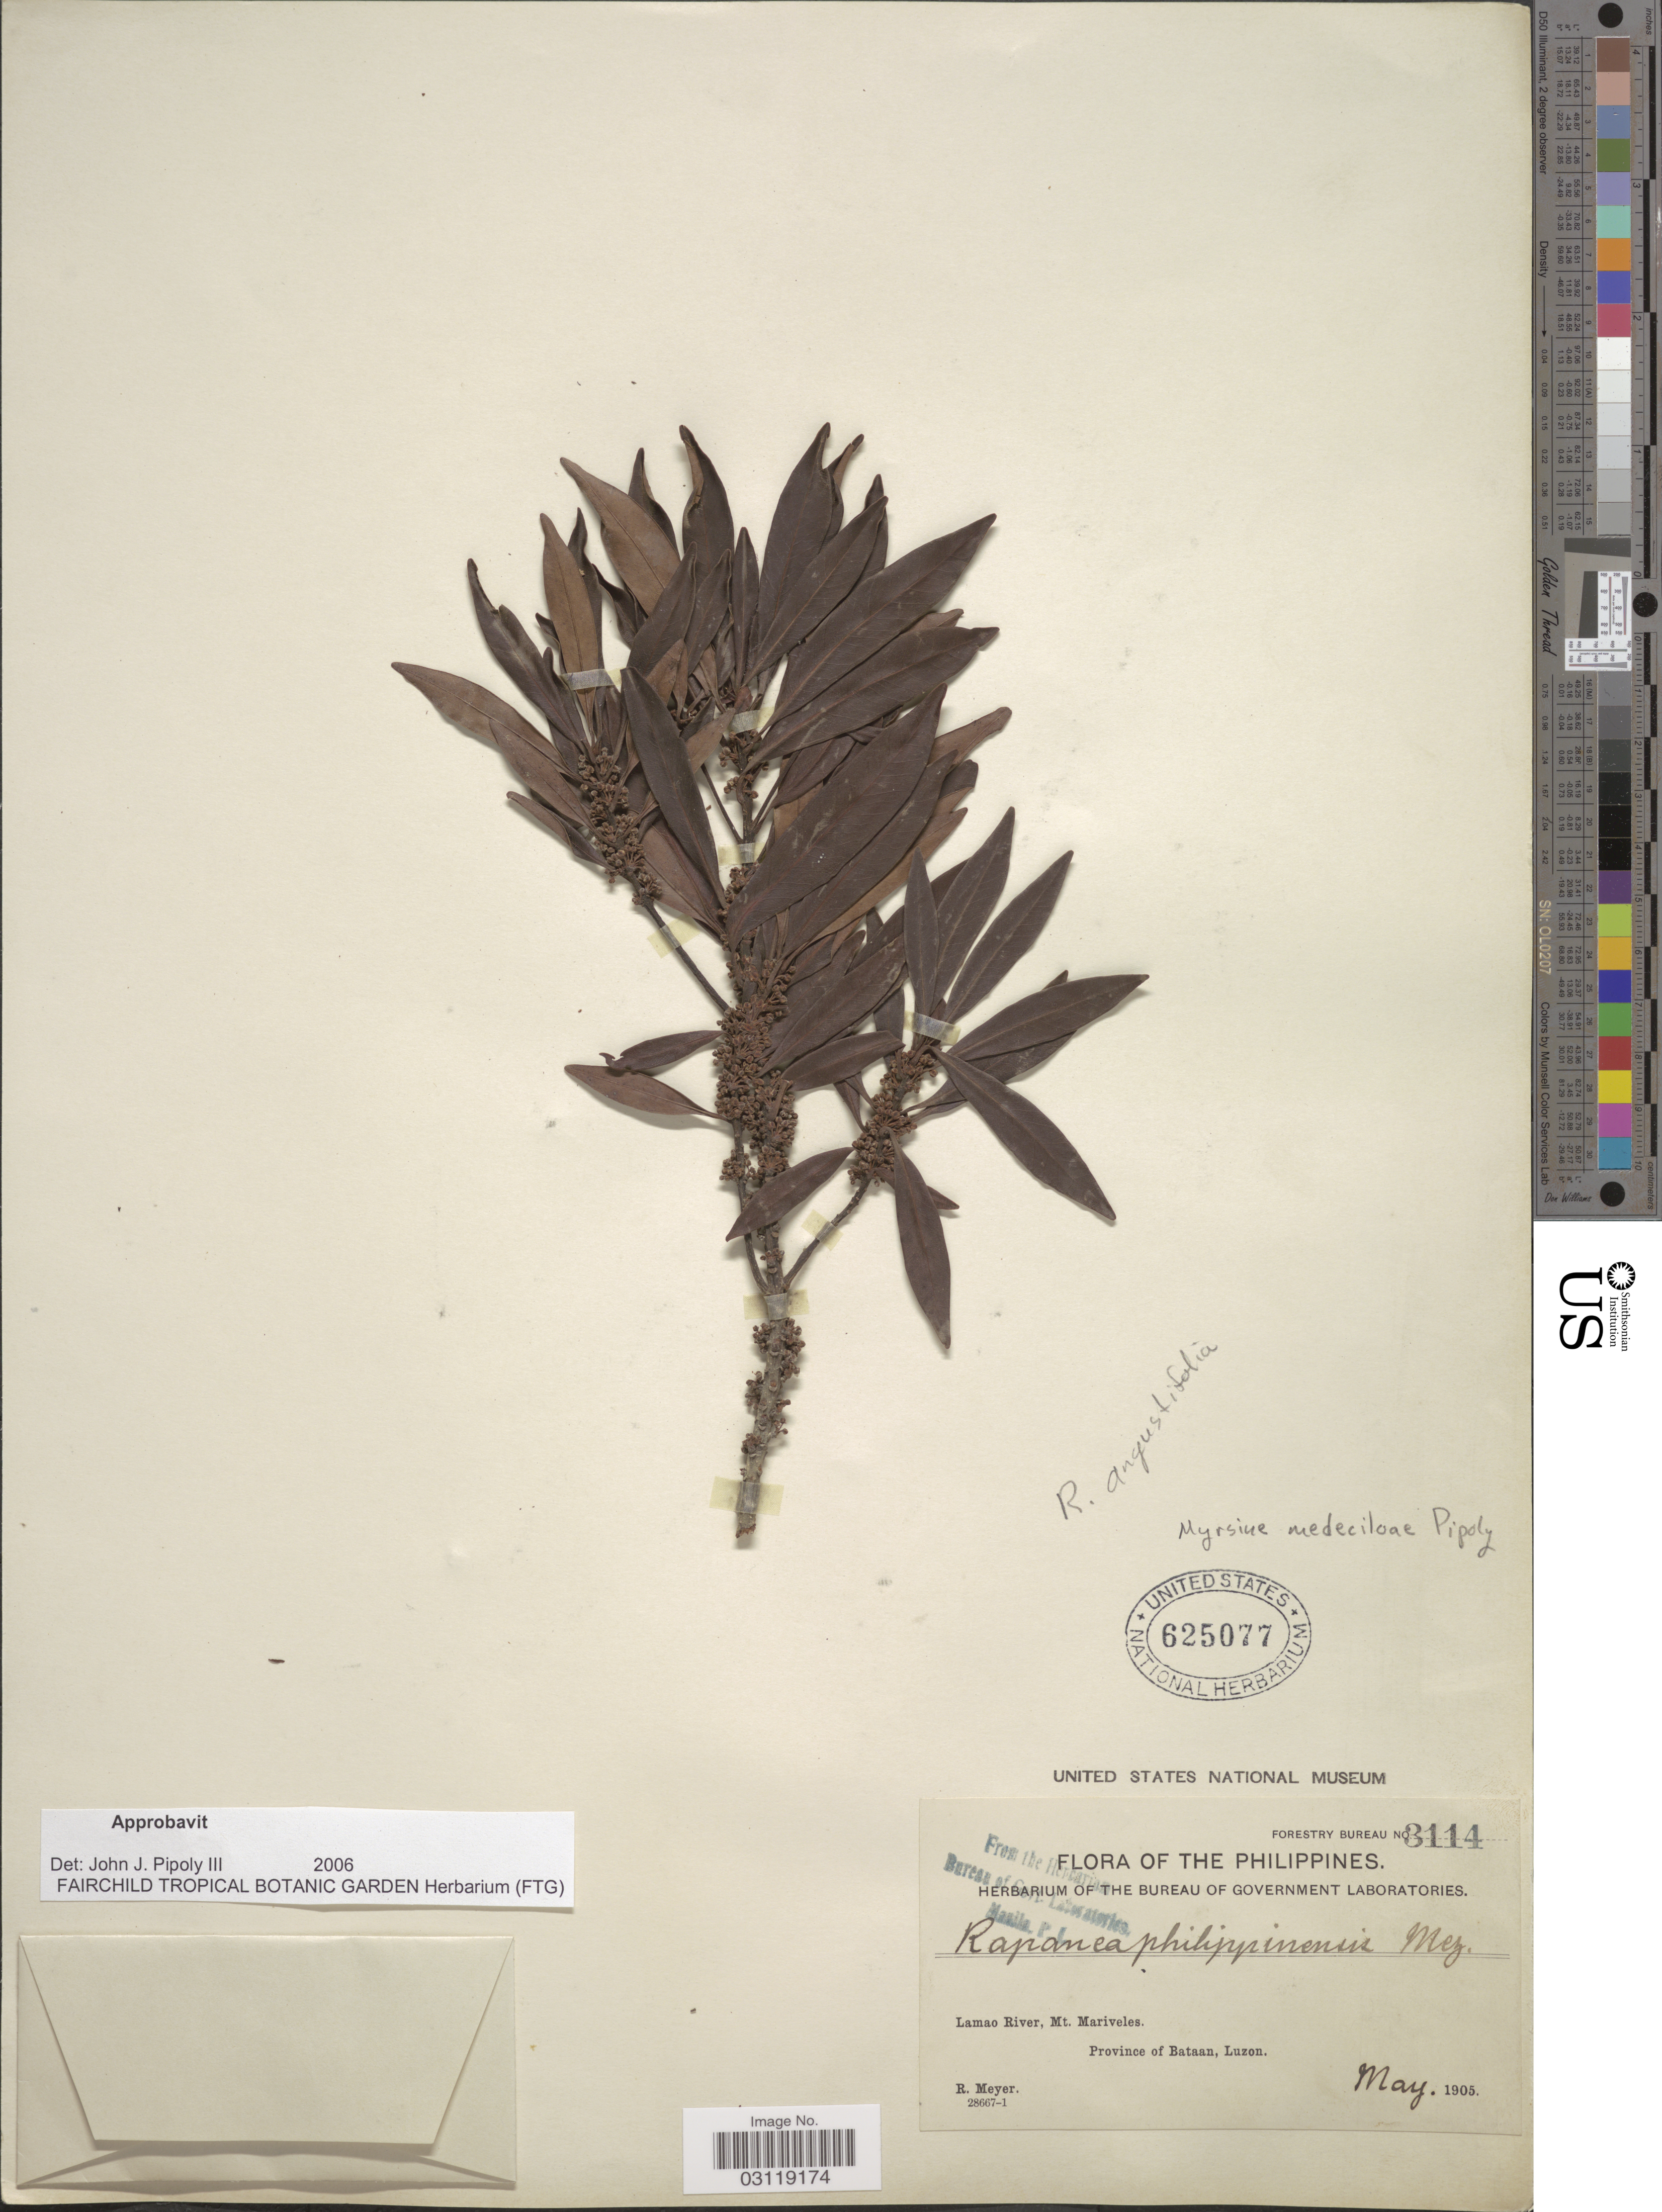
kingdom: Plantae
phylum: Tracheophyta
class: Magnoliopsida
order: Ericales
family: Primulaceae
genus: Rapanea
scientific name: Rapanea philippinensis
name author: (A. DC.) Mez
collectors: R. Meyer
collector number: Forestry Bureau 3114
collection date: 1905-05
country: Philippines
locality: Lamao River, Mt. Mariveles. Province of Bataan, Luzon.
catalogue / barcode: US 625077